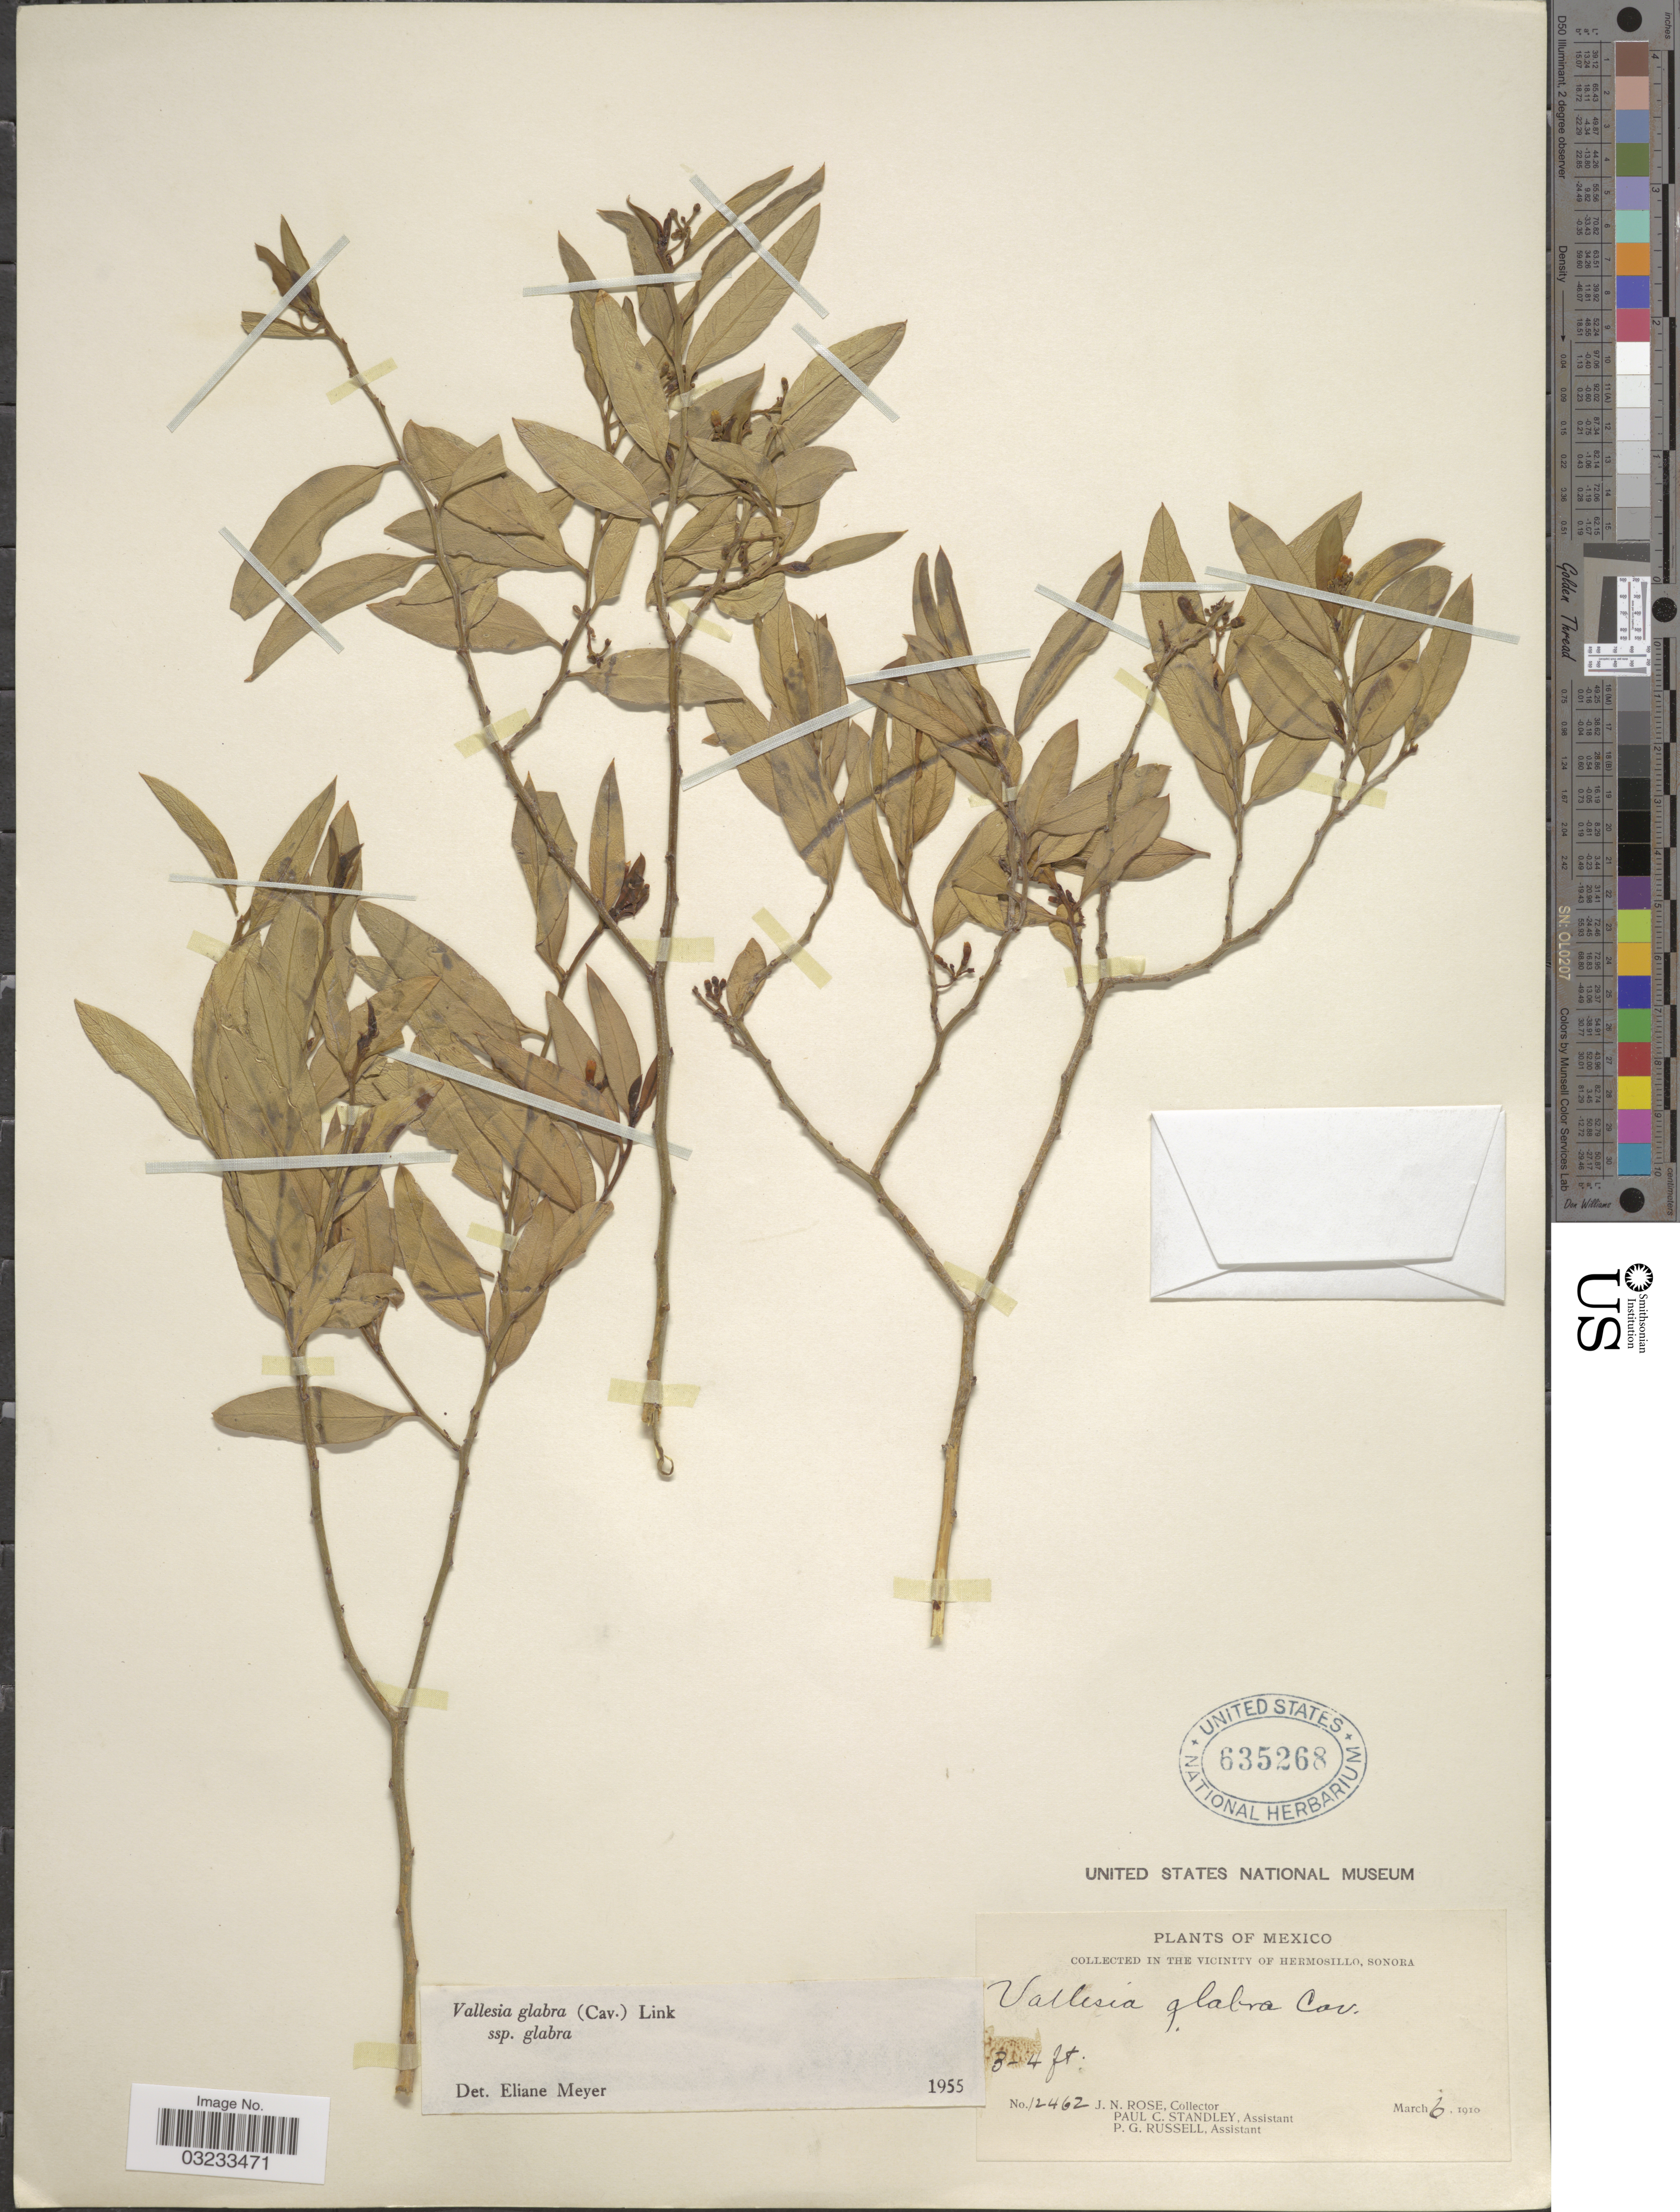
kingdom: Plantae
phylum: Tracheophyta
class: Magnoliopsida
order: Gentianales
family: Apocynaceae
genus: Vallesia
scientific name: Vallesia glabra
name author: (Cav.) Link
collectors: J. N. Rose, P. C. Standley & P. G. Russell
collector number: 12462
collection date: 1910-03-06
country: Mexico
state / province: Sonora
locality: In The Vicinity of Hermosillo, Sonora.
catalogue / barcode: US 635268